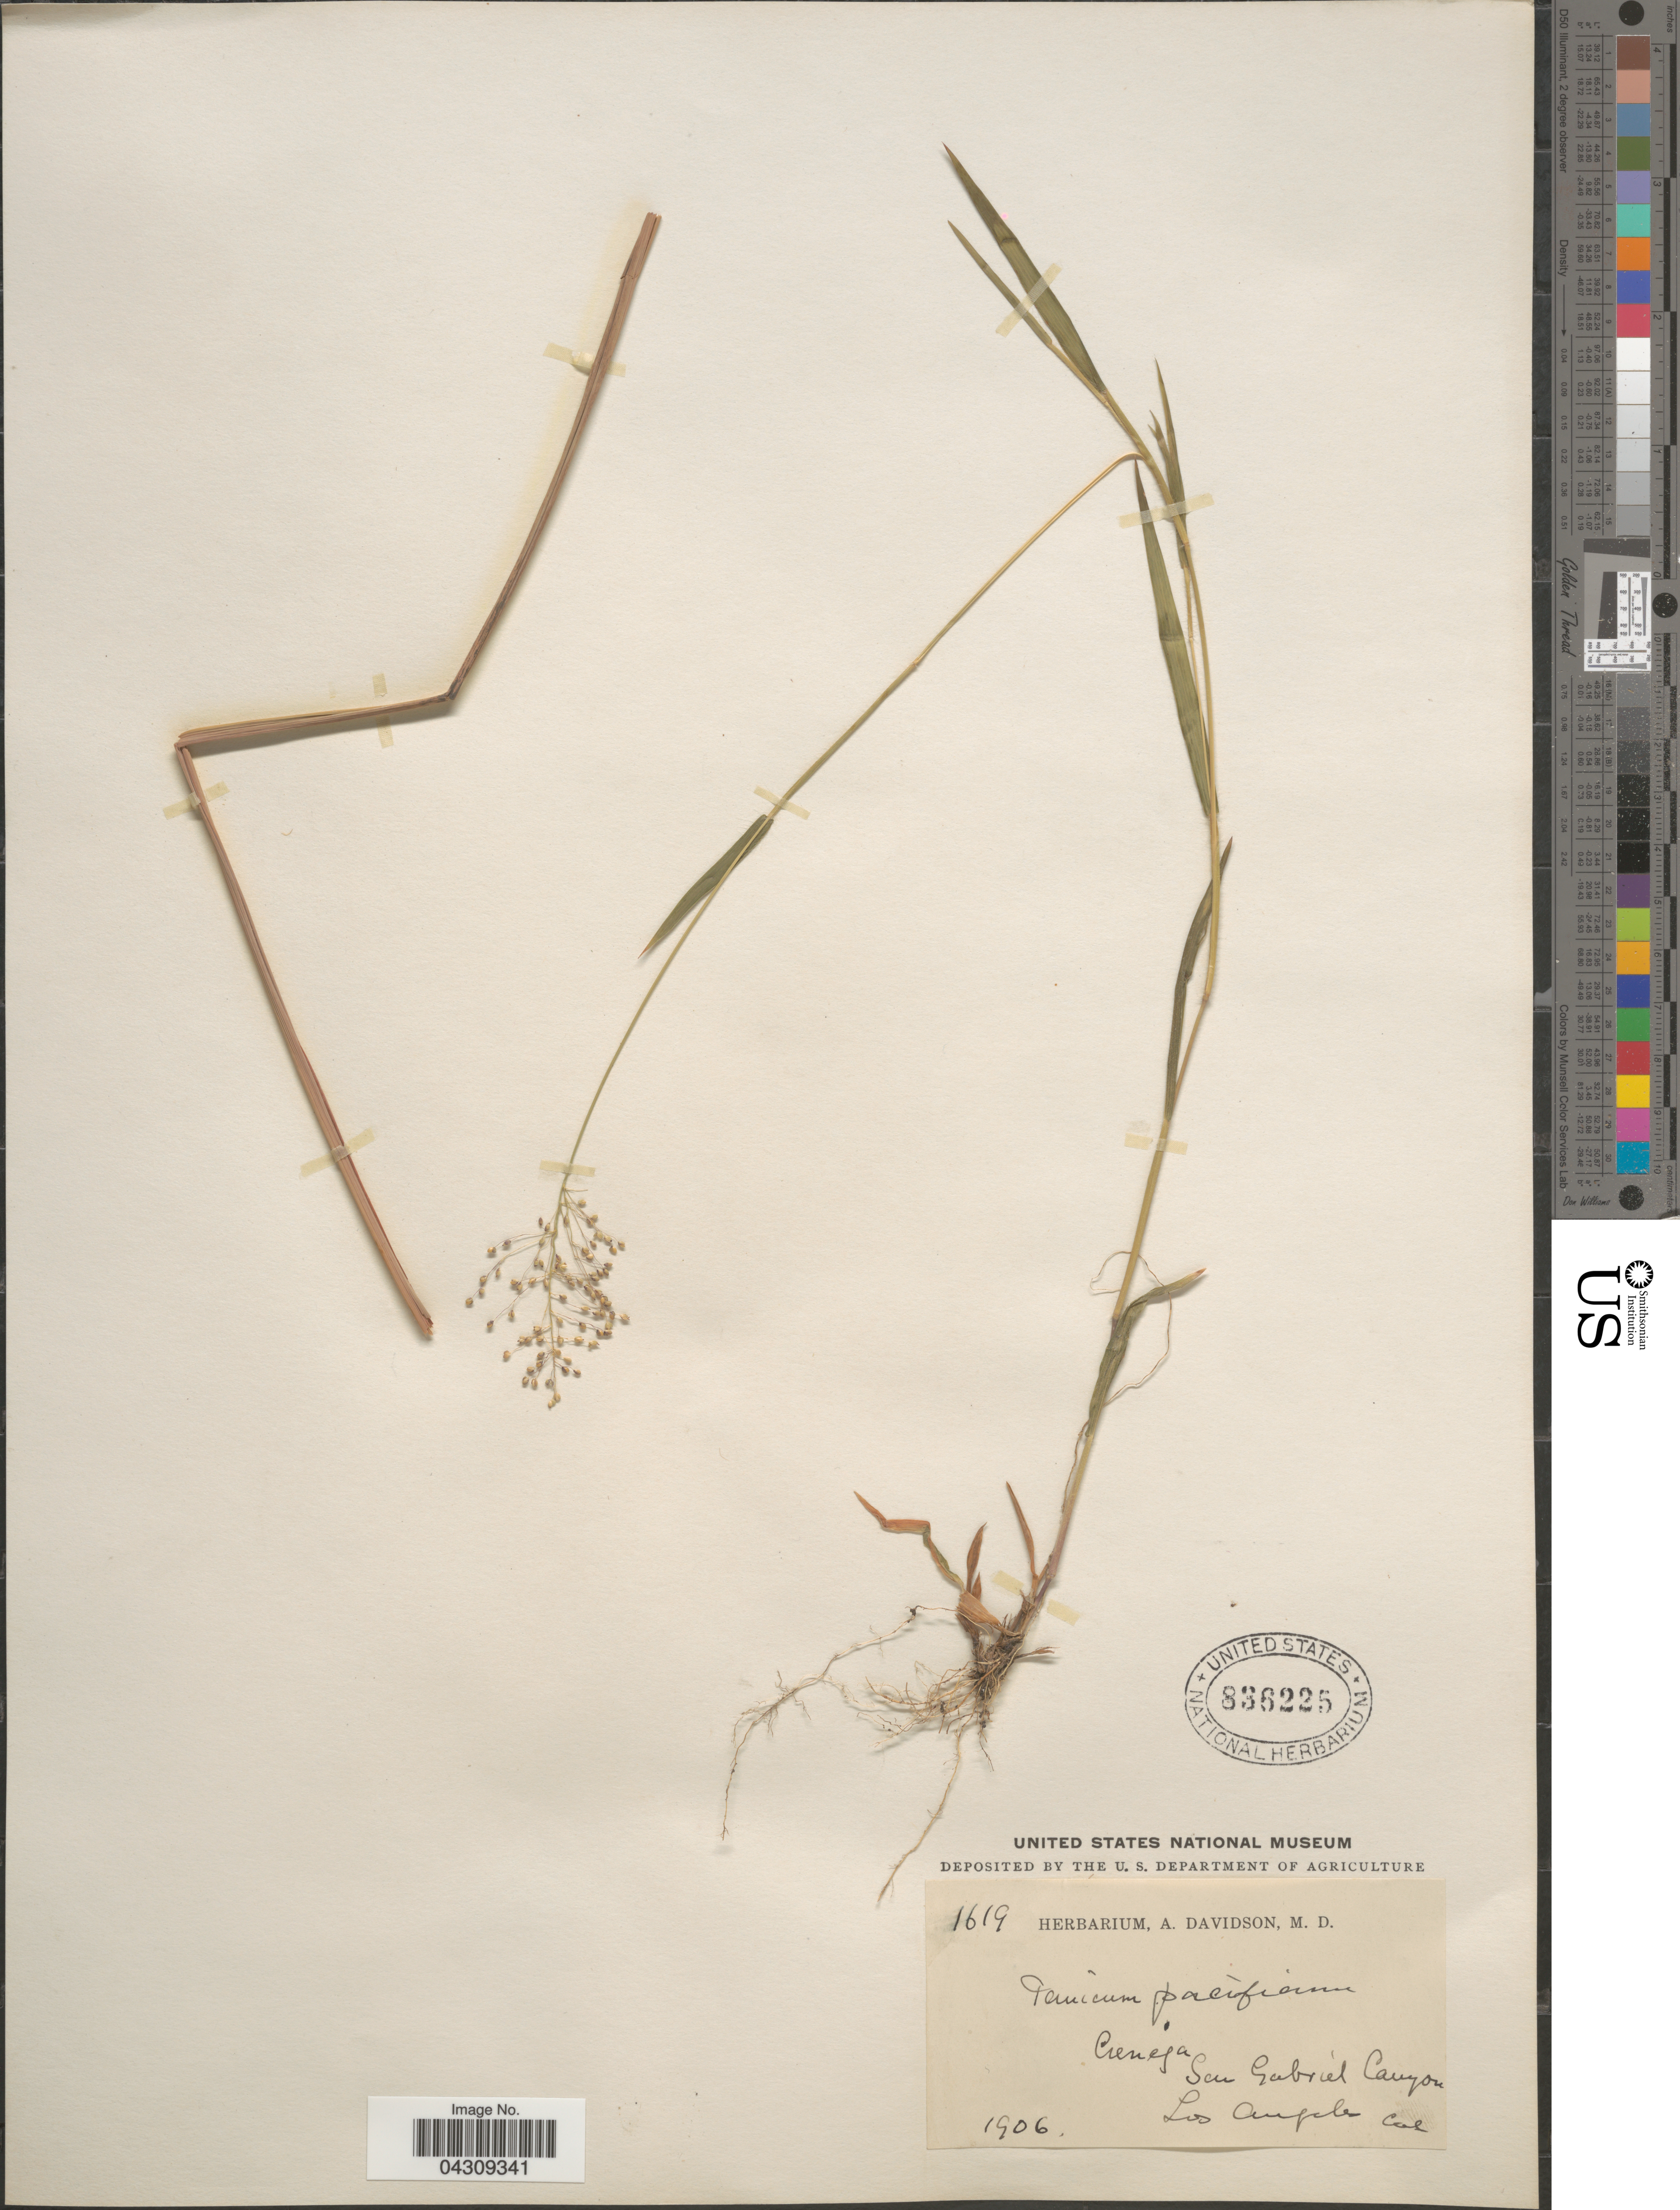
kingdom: Plantae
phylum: Tracheophyta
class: Liliopsida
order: Poales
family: Poaceae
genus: Dichanthelium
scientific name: Dichanthelium acuminatum var. acuminatum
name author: (Sw.) Gould & C.A. Clark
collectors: ex herb. A. Davidson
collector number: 1619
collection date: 1906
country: United States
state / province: California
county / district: Los Angeles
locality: Cienega, San Gabriel Canyon, Los Angeles.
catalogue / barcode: US 336225